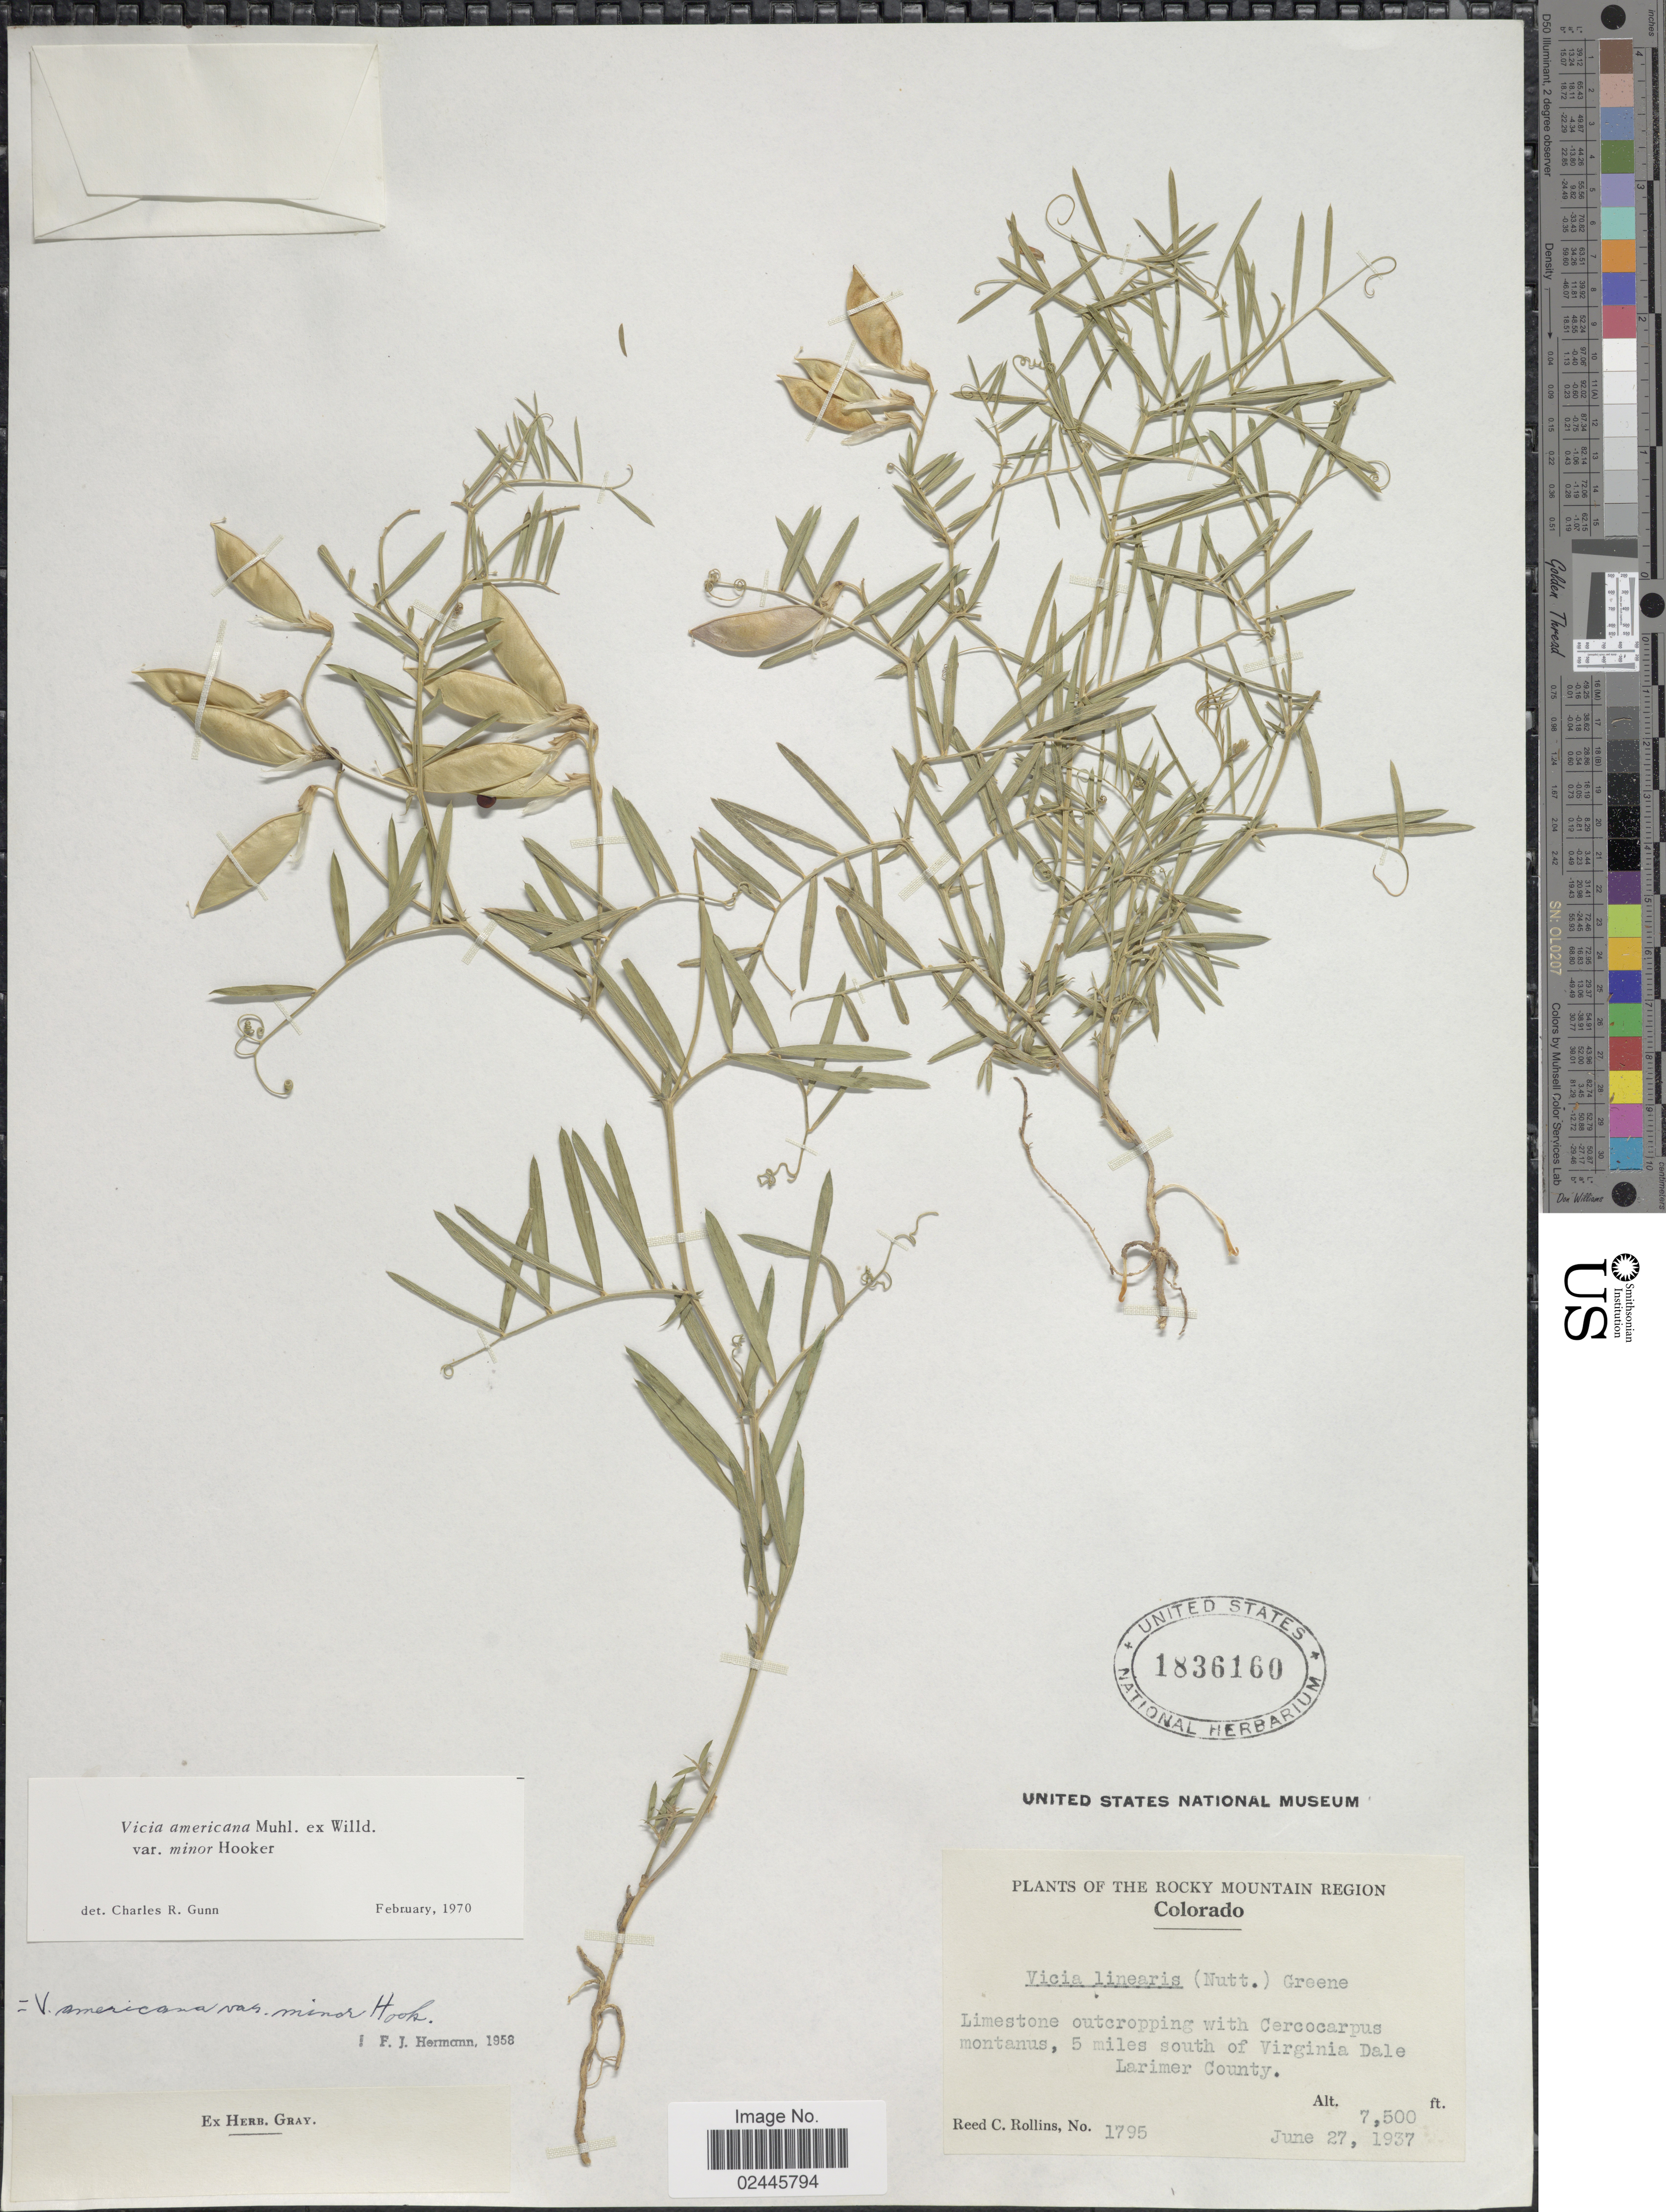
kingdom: Plantae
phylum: Tracheophyta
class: Magnoliopsida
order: Fabales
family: Fabaceae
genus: Vicia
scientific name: Vicia americana var. minor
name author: Hook.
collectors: R. C. Rollins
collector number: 1795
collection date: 1937-06-27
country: United States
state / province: Colorado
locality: Colorado. Rocky mountain region. 5 miles south of Virginia Dale Larimer County.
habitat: limestone outcropping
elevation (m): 2286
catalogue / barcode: US 1836160